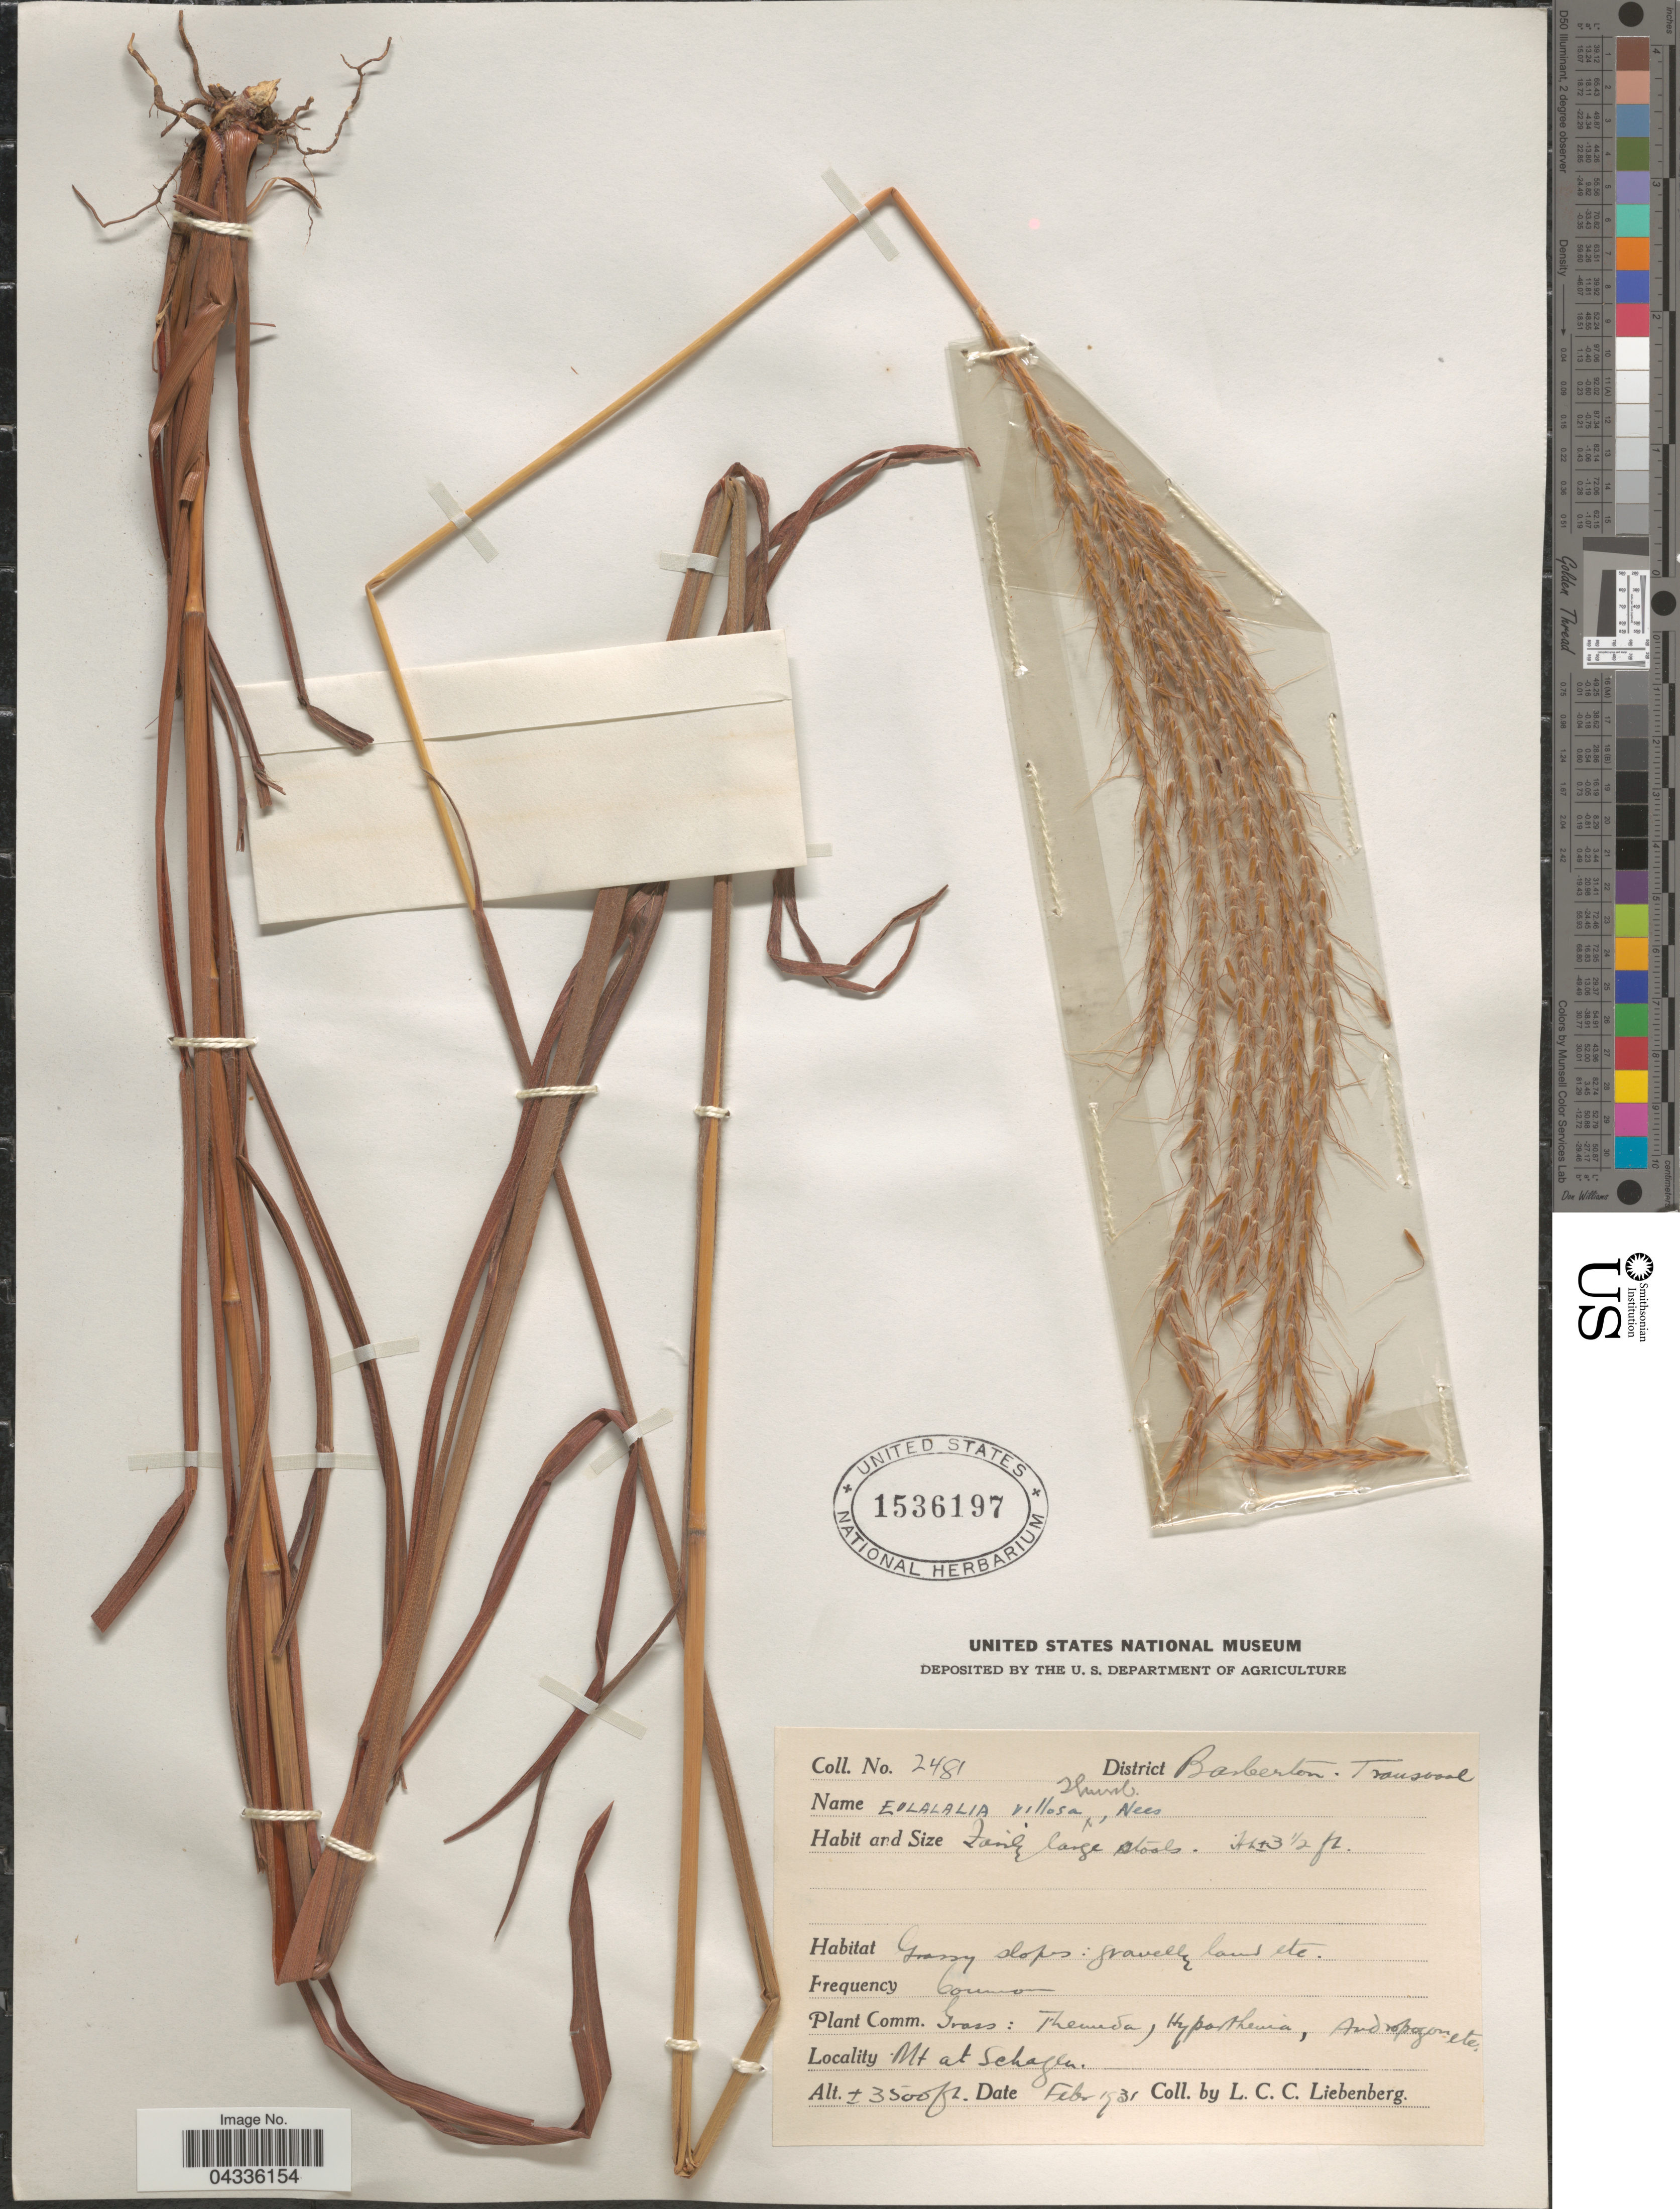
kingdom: Plantae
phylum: Tracheophyta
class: Liliopsida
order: Poales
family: Poaceae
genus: Eulalia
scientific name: Eulalia villosa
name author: (Thunb.) Nees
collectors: L. Liebenberg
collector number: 2481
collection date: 1931-02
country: South Africa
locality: District Barberton, Transvaal. Mt at Schagen.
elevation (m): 1067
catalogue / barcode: US 1536197